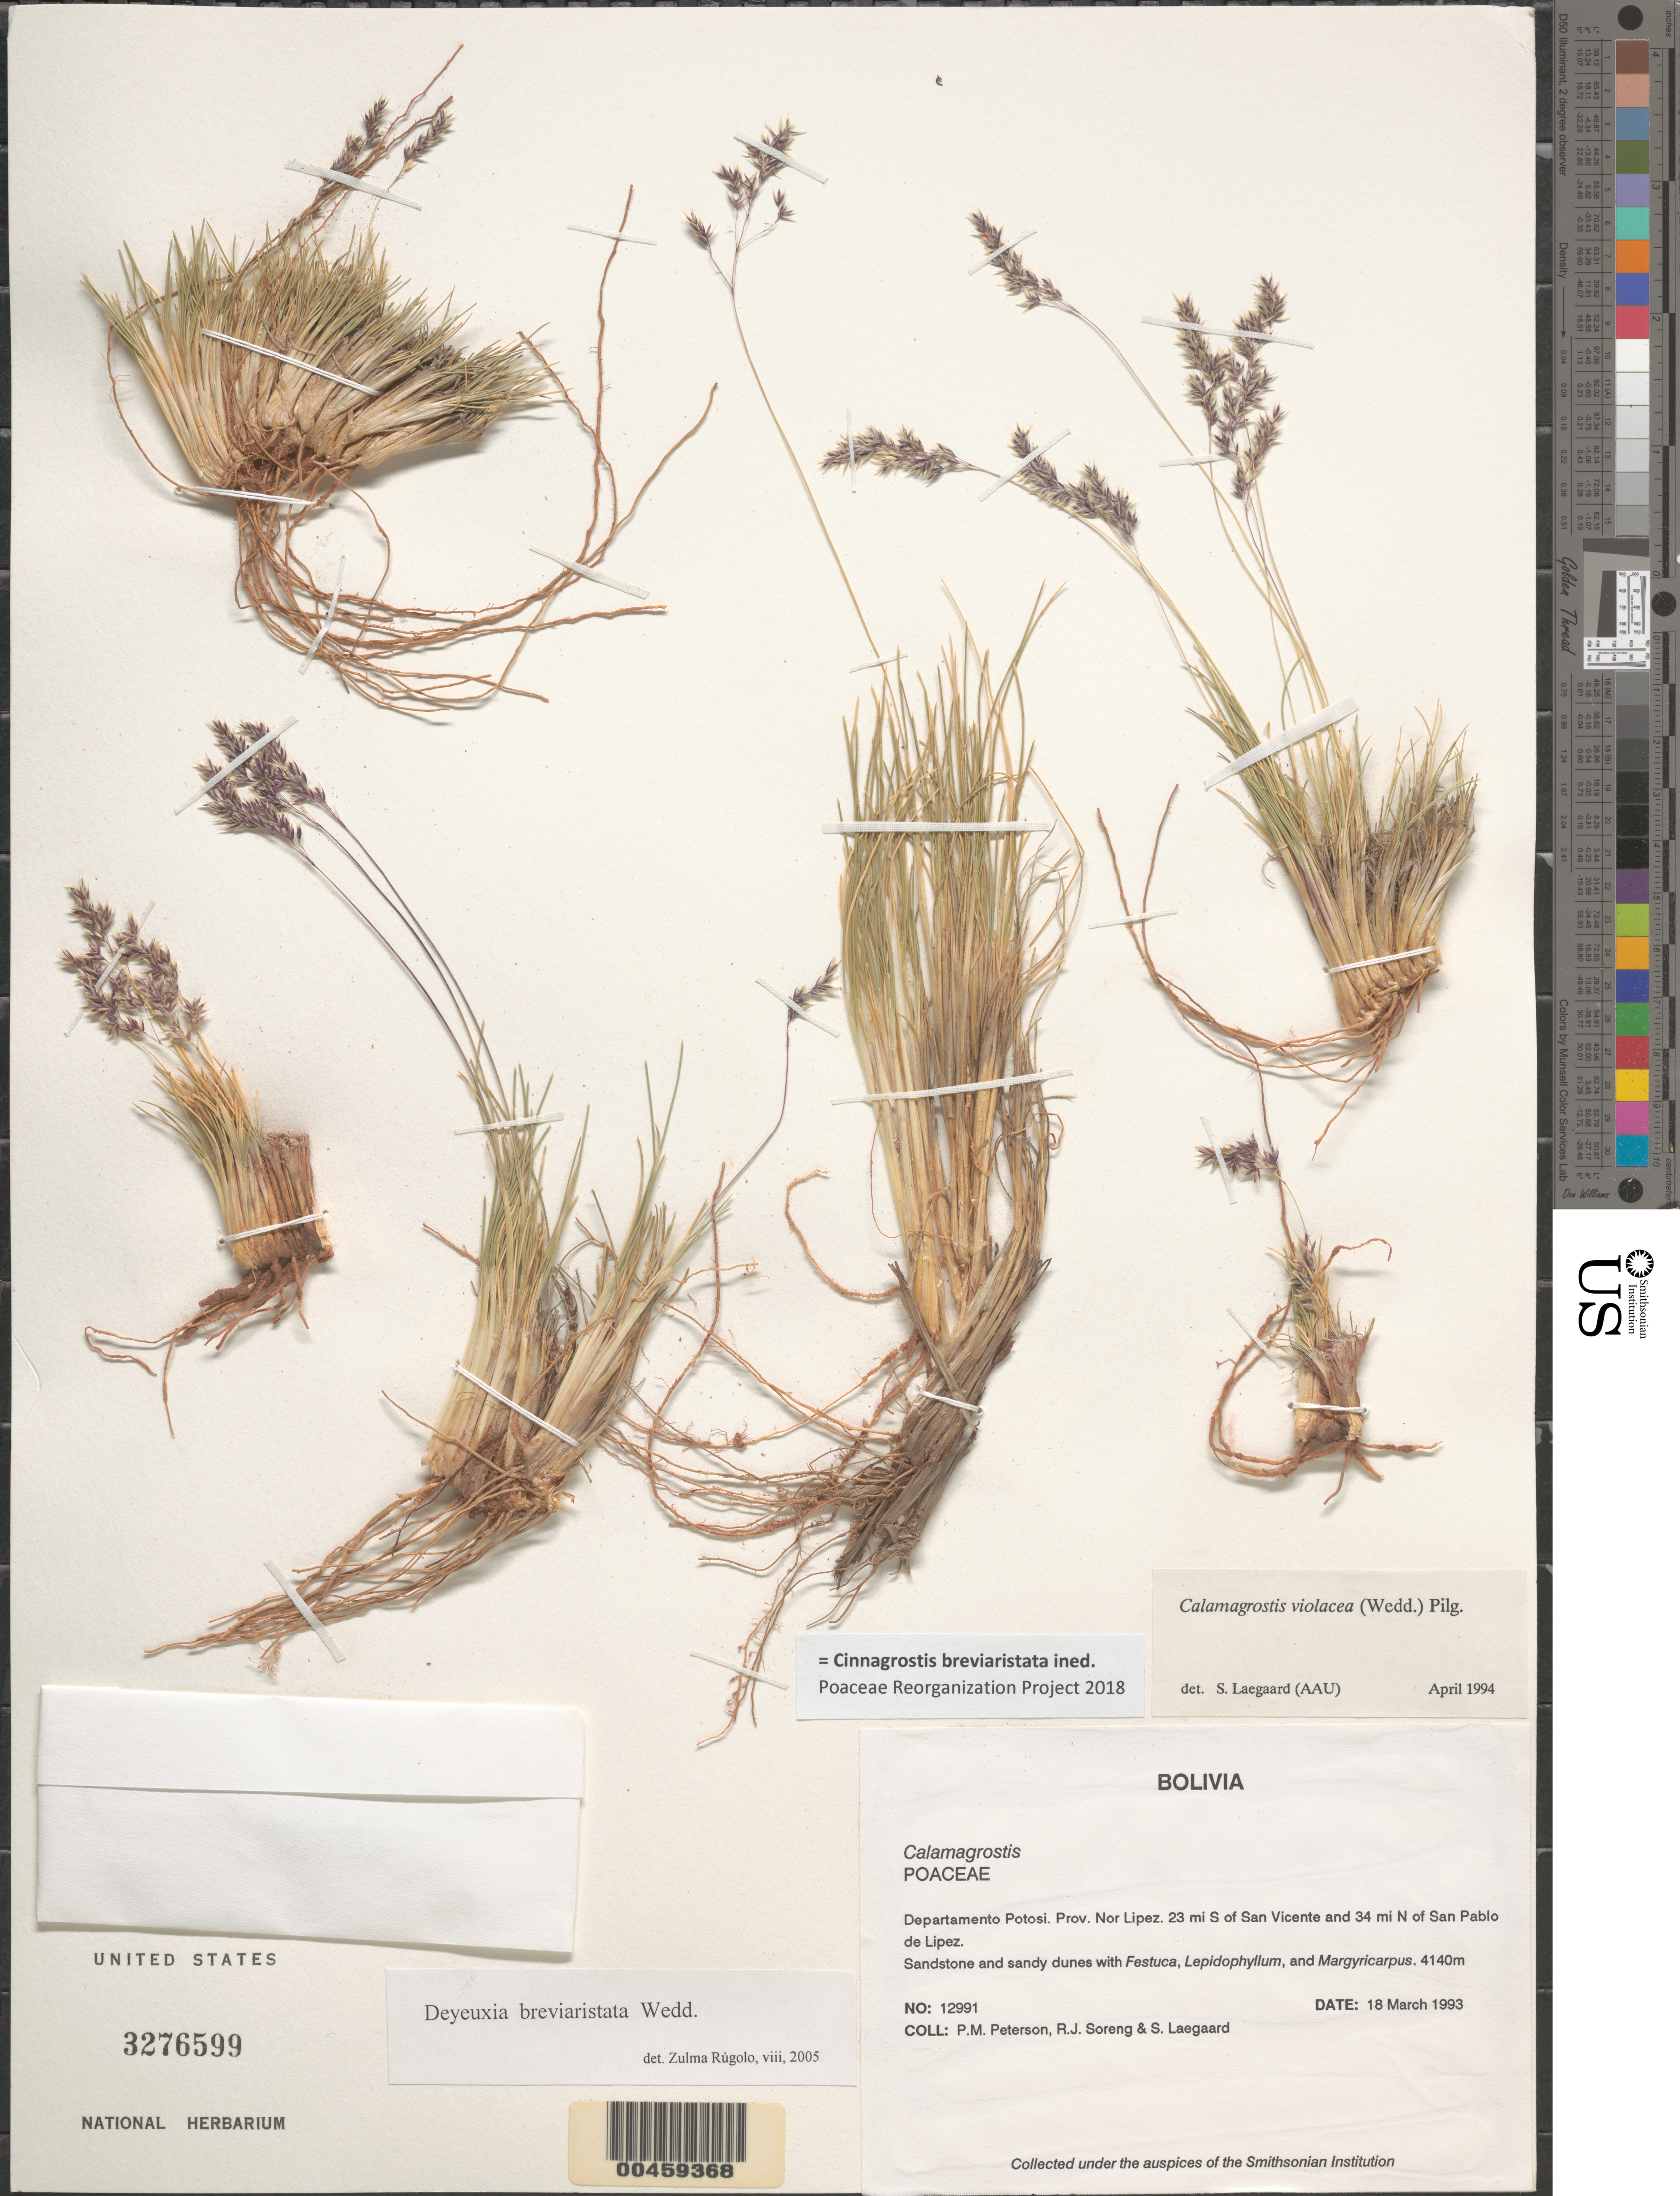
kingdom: Plantae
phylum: Tracheophyta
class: Liliopsida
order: Poales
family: Poaceae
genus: Cinnagrostis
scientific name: Cinnagrostis breviaristata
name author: (Wedd.) P.M. Peterson et al.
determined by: Poaceae Reorganization Project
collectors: P. M. Peterson, R. J. Soreng & S. Lægaard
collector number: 12991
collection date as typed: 18 Mar 1993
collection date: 1993-03-18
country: Bolivia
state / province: Potosí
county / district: Nor Lípez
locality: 14 mi S of San Vicente and 43 mi N of San Pablo de Lipez.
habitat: Sandstone and sandy dunes with Festuca, Lepidophyllum, and Margyricarpus.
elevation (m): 4140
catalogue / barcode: US 3276599